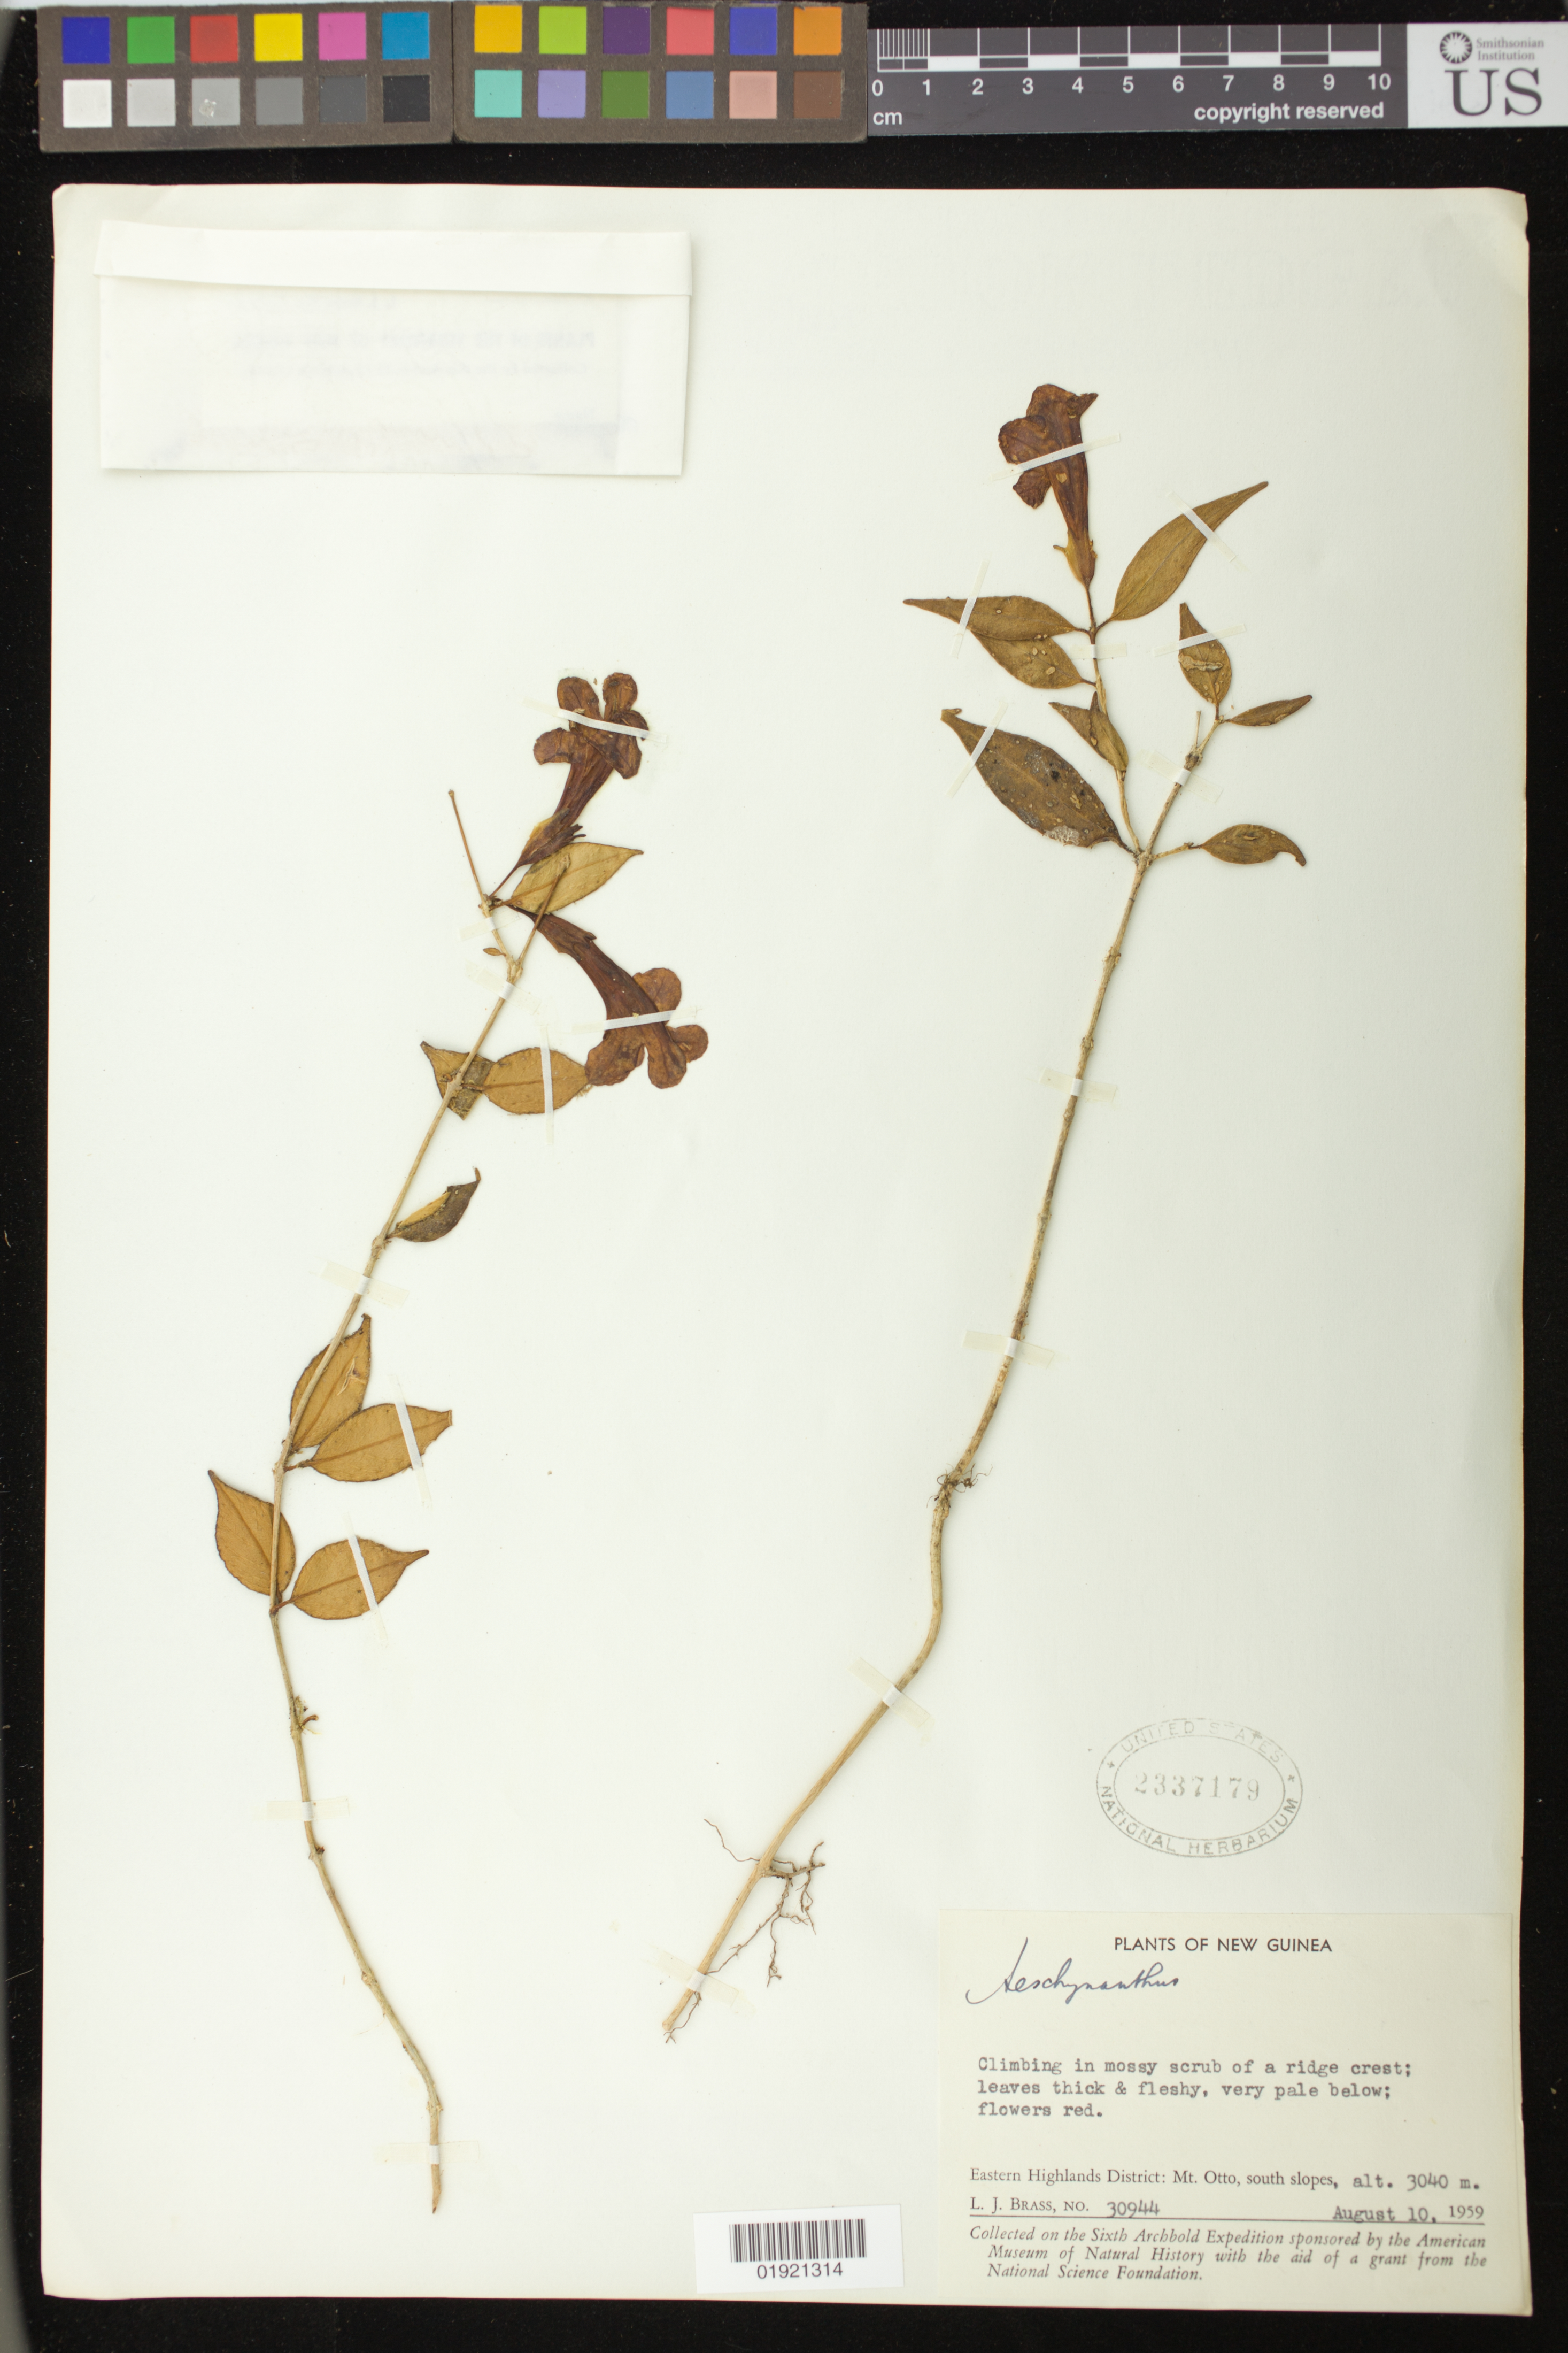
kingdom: Plantae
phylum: Tracheophyta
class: Magnoliopsida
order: Lamiales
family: Gesneriaceae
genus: Aeschynanthus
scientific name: Aeschynanthus sp.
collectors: L. J. Brass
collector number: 30944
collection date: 1959-08-10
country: Papua New Guinea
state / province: Eastern Highlands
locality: Mt. Otto, south slopes.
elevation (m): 3040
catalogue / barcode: US 2337179